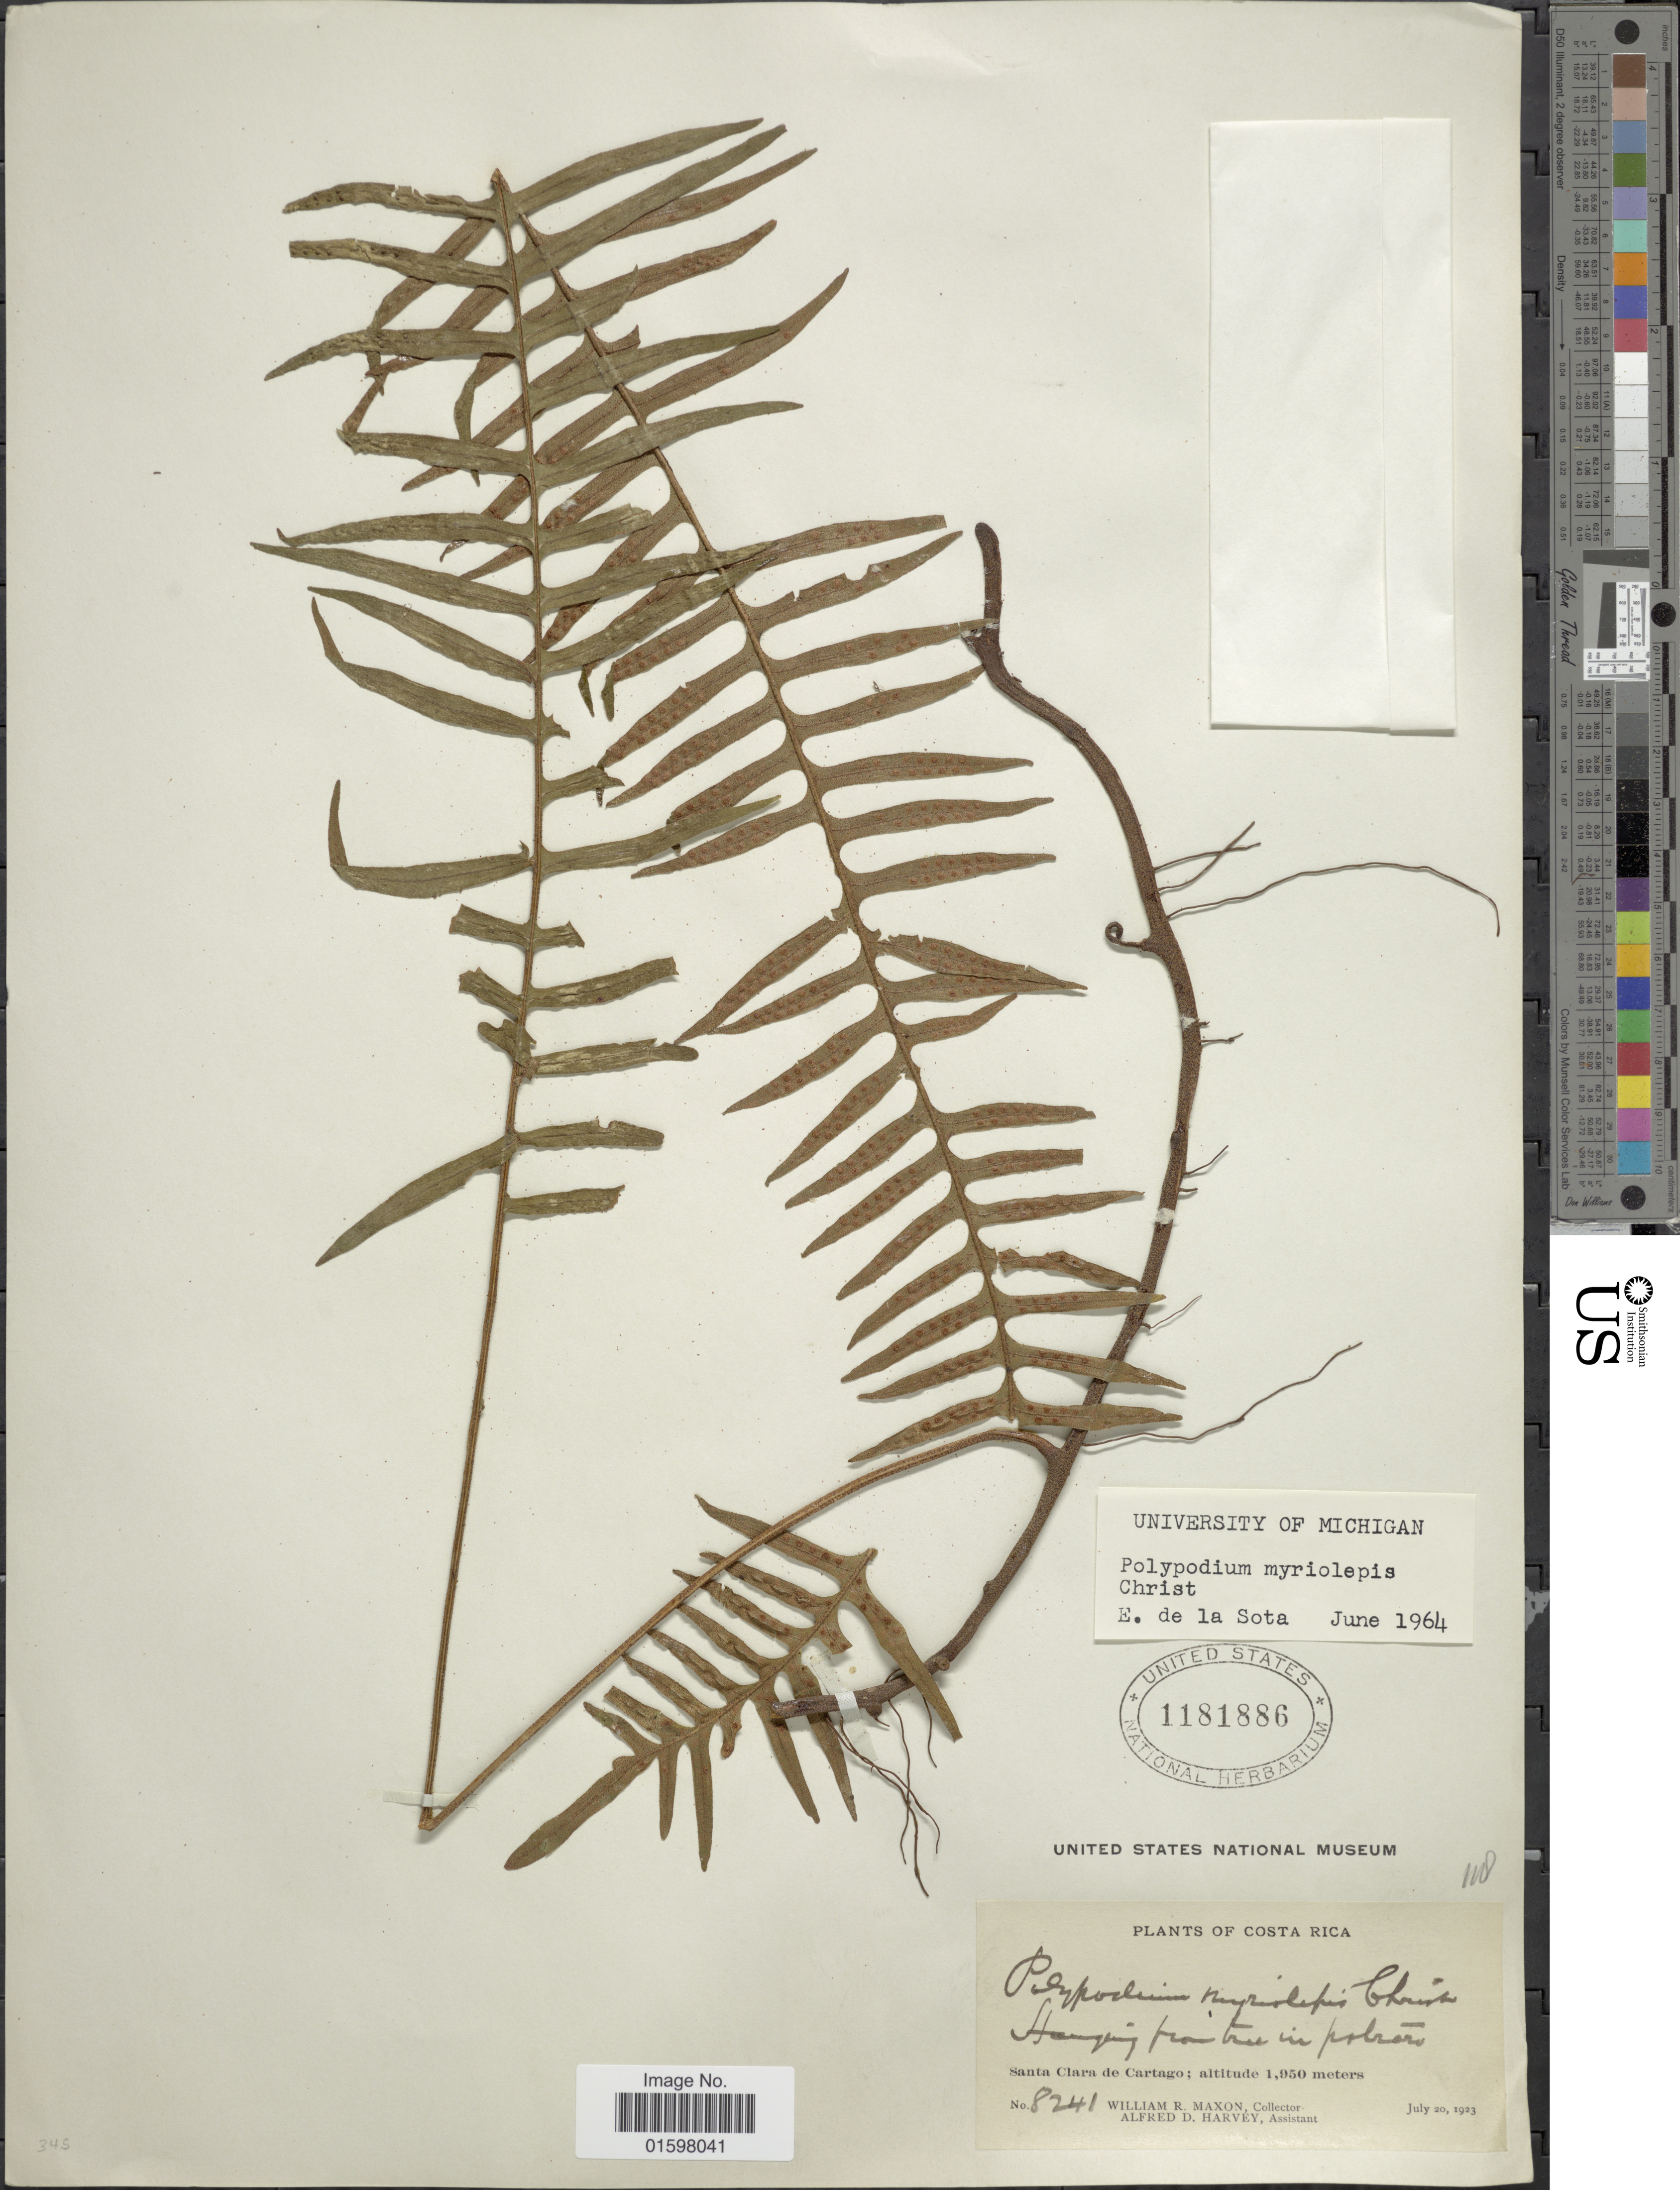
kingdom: Plantae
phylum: Tracheophyta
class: Polypodiopsida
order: Polypodiales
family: Polypodiaceae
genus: Pleopeltis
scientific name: Pleopeltis myriolepis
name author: (Christ) A.R. Sm. & Tejero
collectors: W. R. Maxon & A. D. Harvey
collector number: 8241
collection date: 1923-07-20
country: Costa Rica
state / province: Cartago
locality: Santa Clara de Cartago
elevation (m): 1950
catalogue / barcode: US 1181886